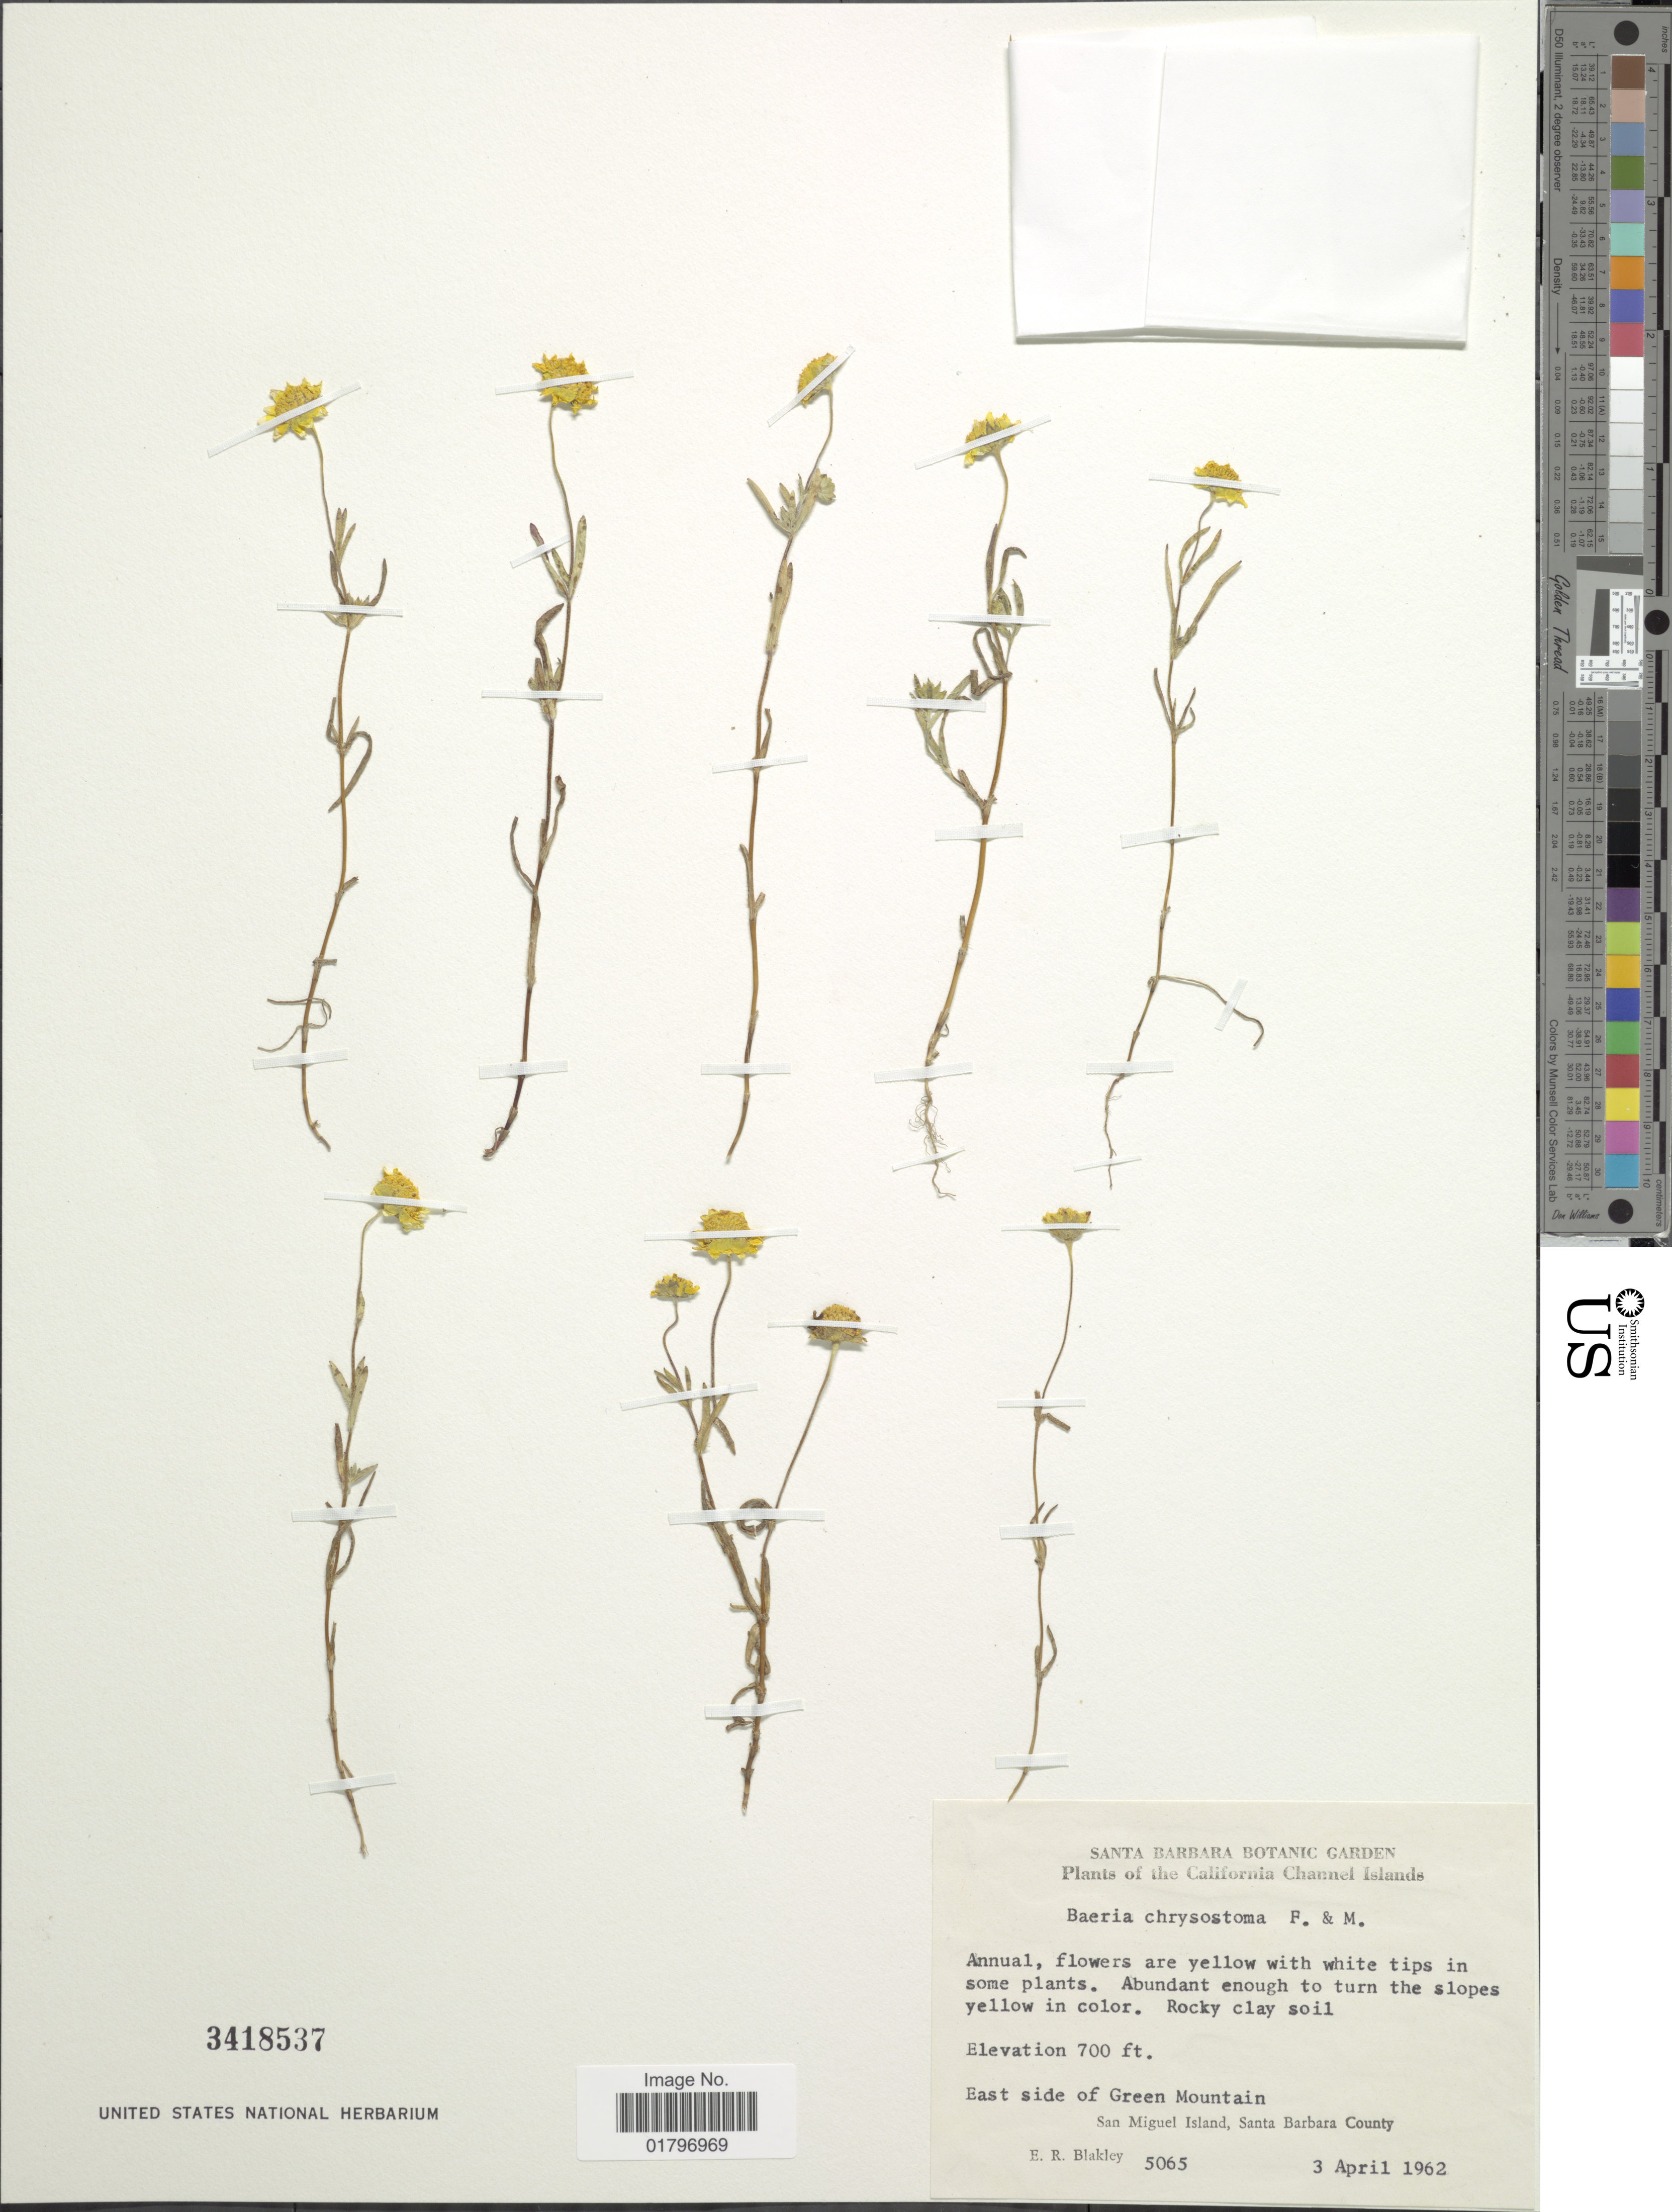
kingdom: Plantae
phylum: Tracheophyta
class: Magnoliopsida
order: Asterales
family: Asteraceae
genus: Lasthenia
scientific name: Lasthenia chrysostoma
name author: (Fisch. & C.A. Mey.) Greene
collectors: E. R. Blakley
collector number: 5065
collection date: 1962-04-03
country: United States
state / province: California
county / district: Santa Barbara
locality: California Channel Islands. East side of Green Mountain. San Miguel Island, Santa Barbara County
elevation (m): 213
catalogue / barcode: US 3418537